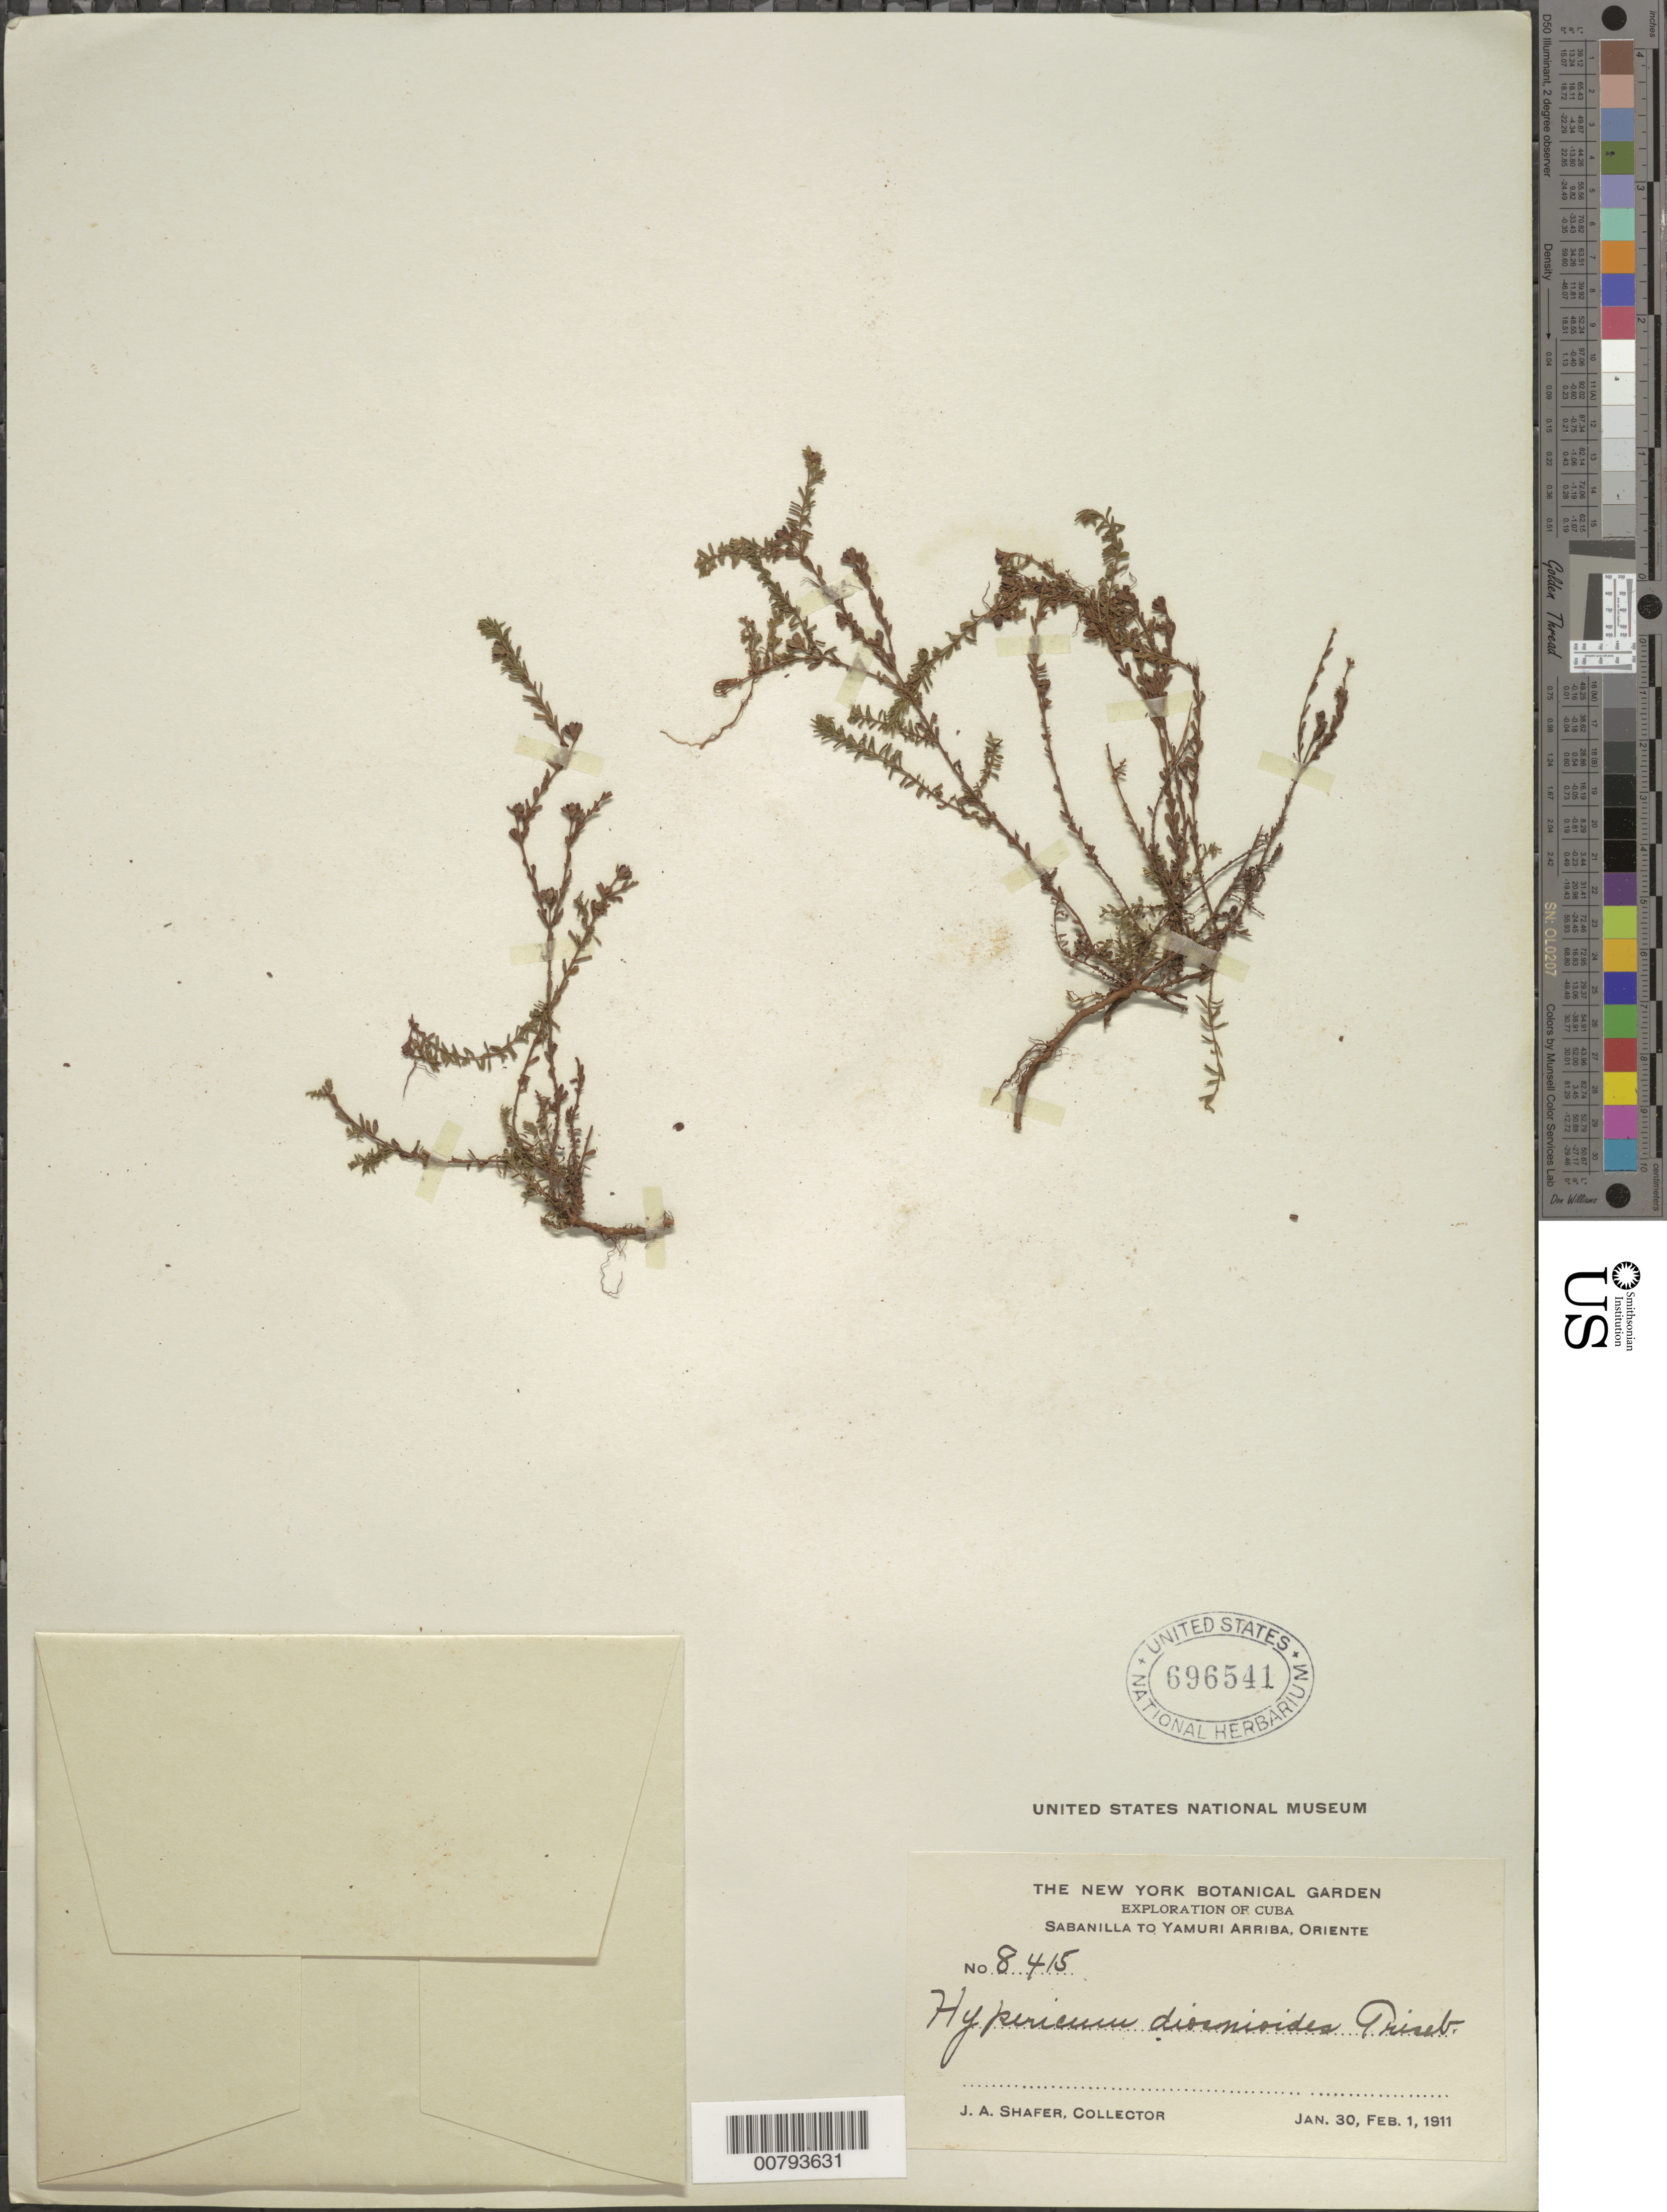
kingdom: Plantae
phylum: Tracheophyta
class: Magnoliopsida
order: Malpighiales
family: Hypericaceae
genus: Hypericum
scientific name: Hypericum diosmoides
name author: Griseb.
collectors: J. A. Shafer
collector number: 8415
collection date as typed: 30 Jan 1911 to 01 Feb 1911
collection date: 1911-01-30/1911-02-01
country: Cuba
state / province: Oriente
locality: Sabanilla to Yamuri Arriba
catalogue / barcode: US 696541